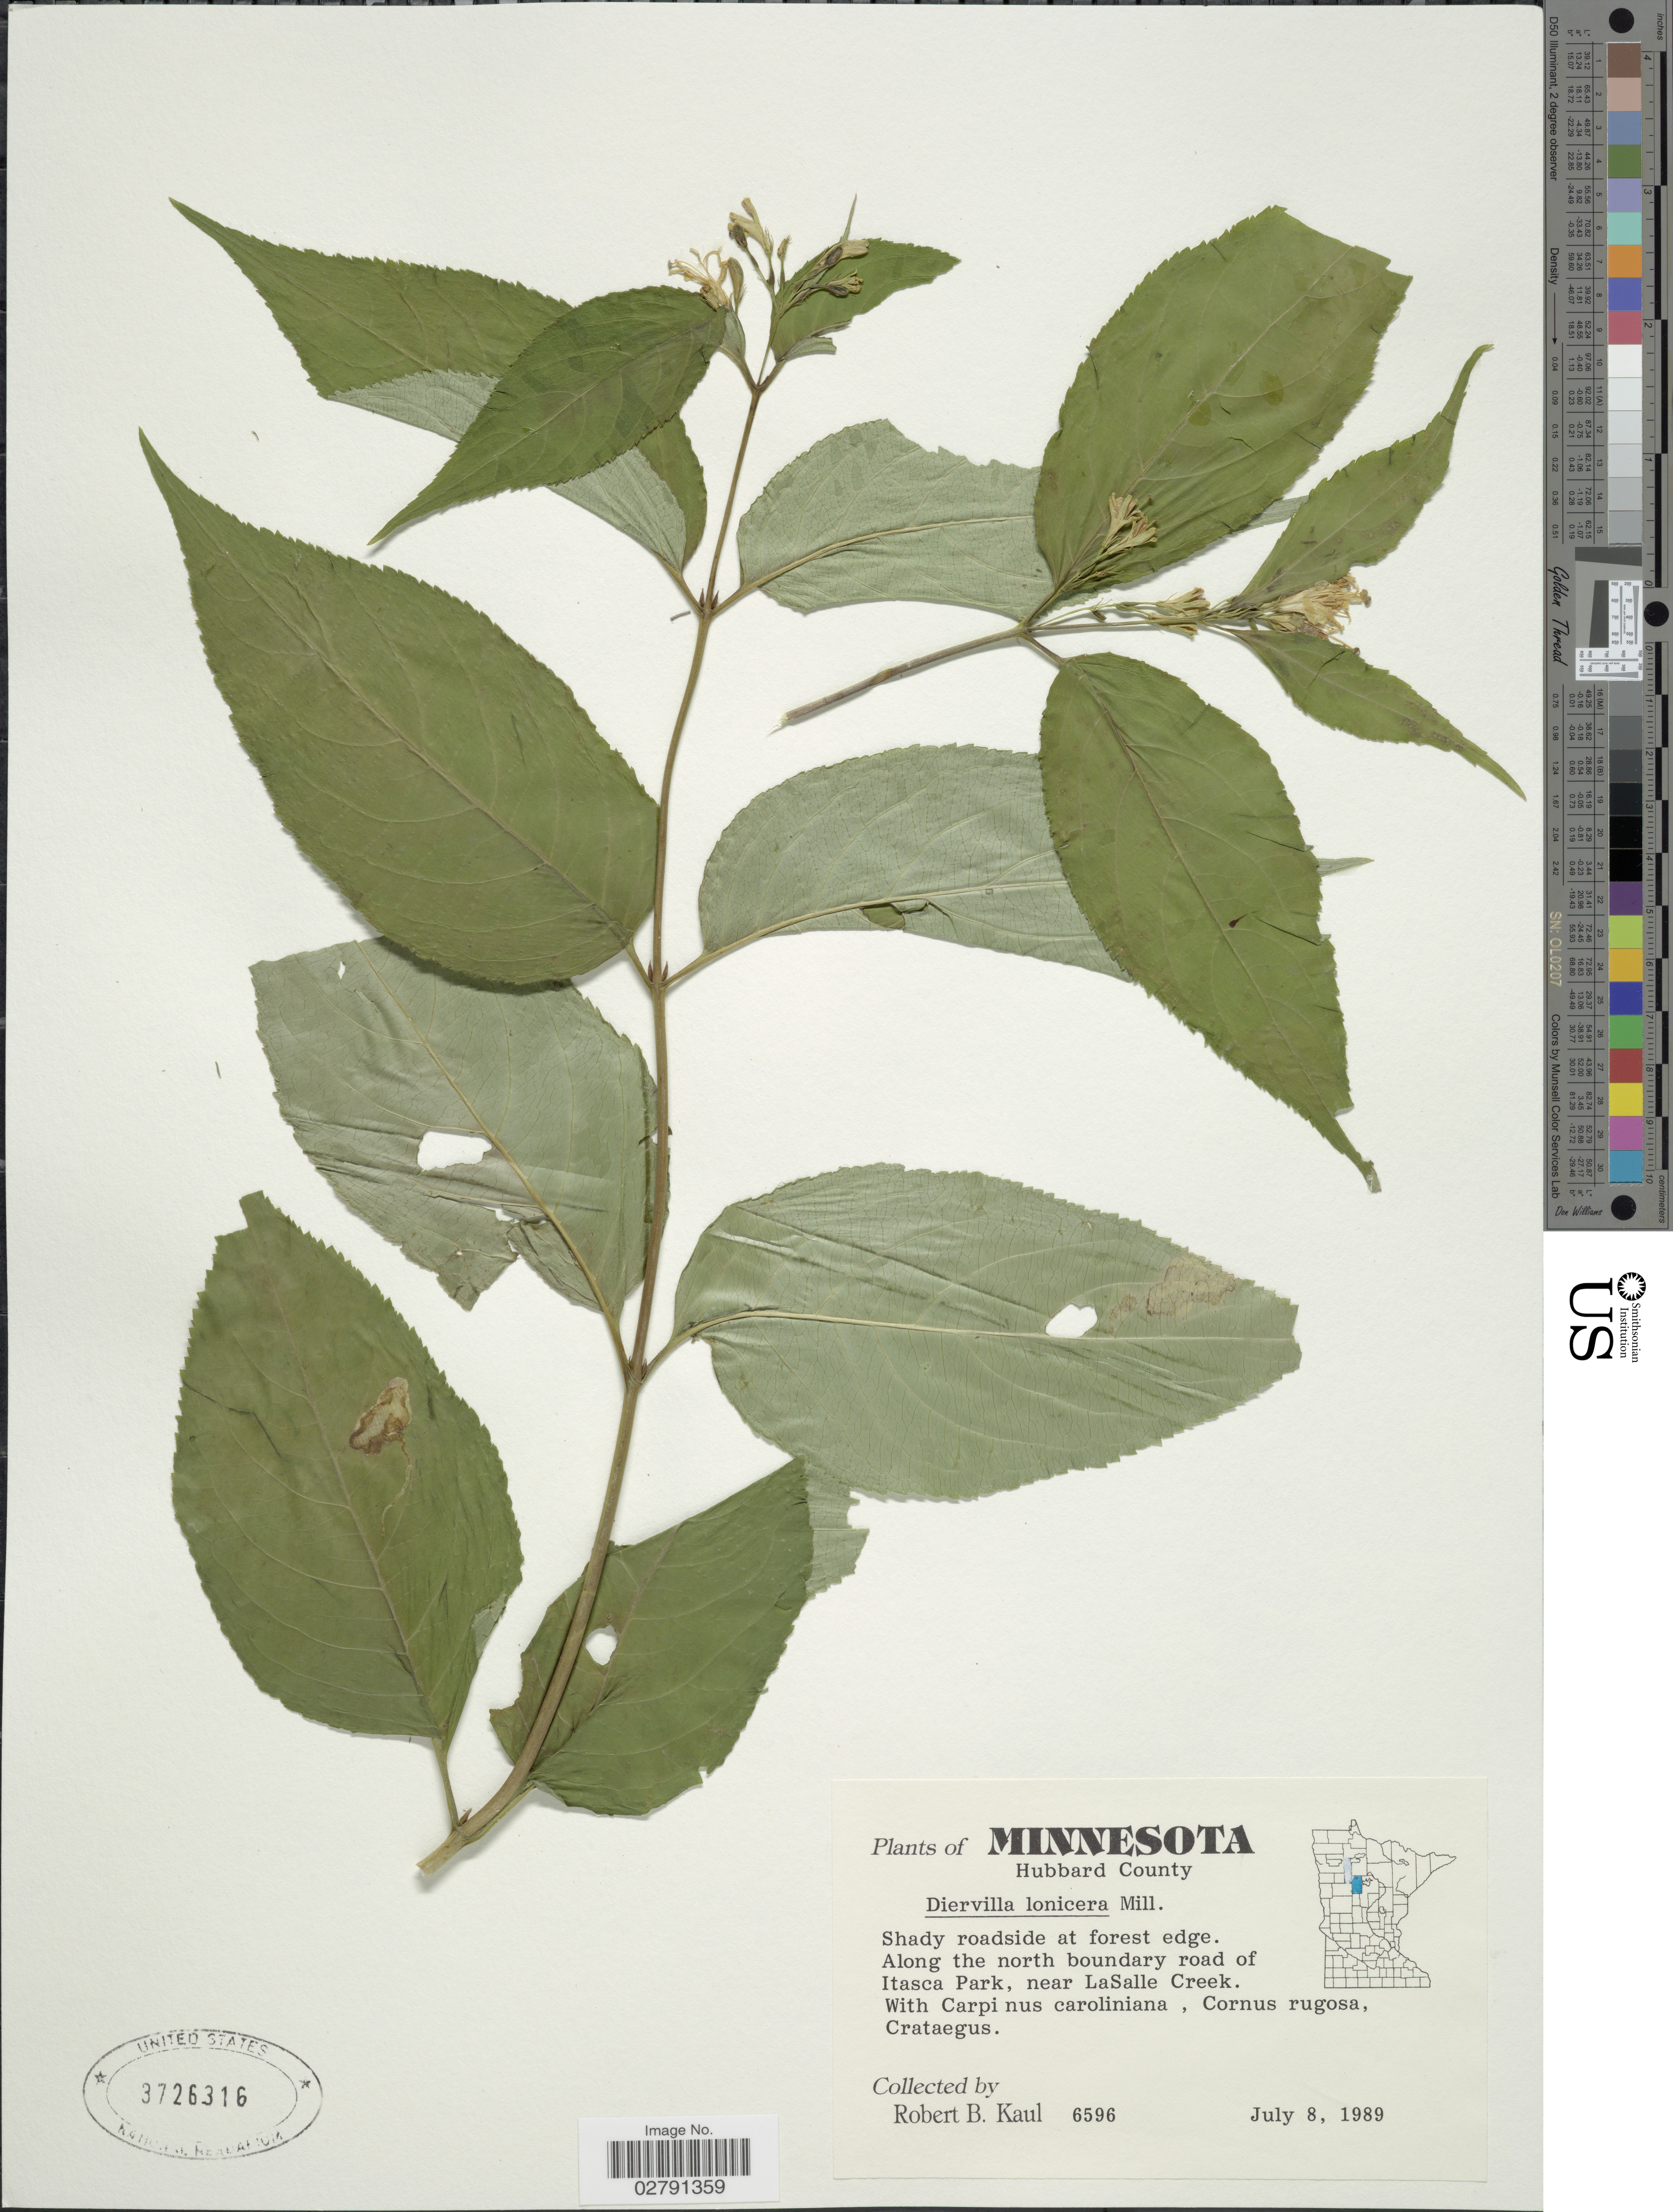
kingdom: Plantae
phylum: Tracheophyta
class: Magnoliopsida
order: Dipsacales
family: Caprifoliaceae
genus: Diervilla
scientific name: Diervilla lonicera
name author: Mill.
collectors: R. Kaul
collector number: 6596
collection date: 1989-07-08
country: United States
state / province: Minnesota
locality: Hubbard County. Shady roadside at forest edge. Along the north boundary road of Itasca Park, near LaSalle Creek.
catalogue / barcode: US 3726316